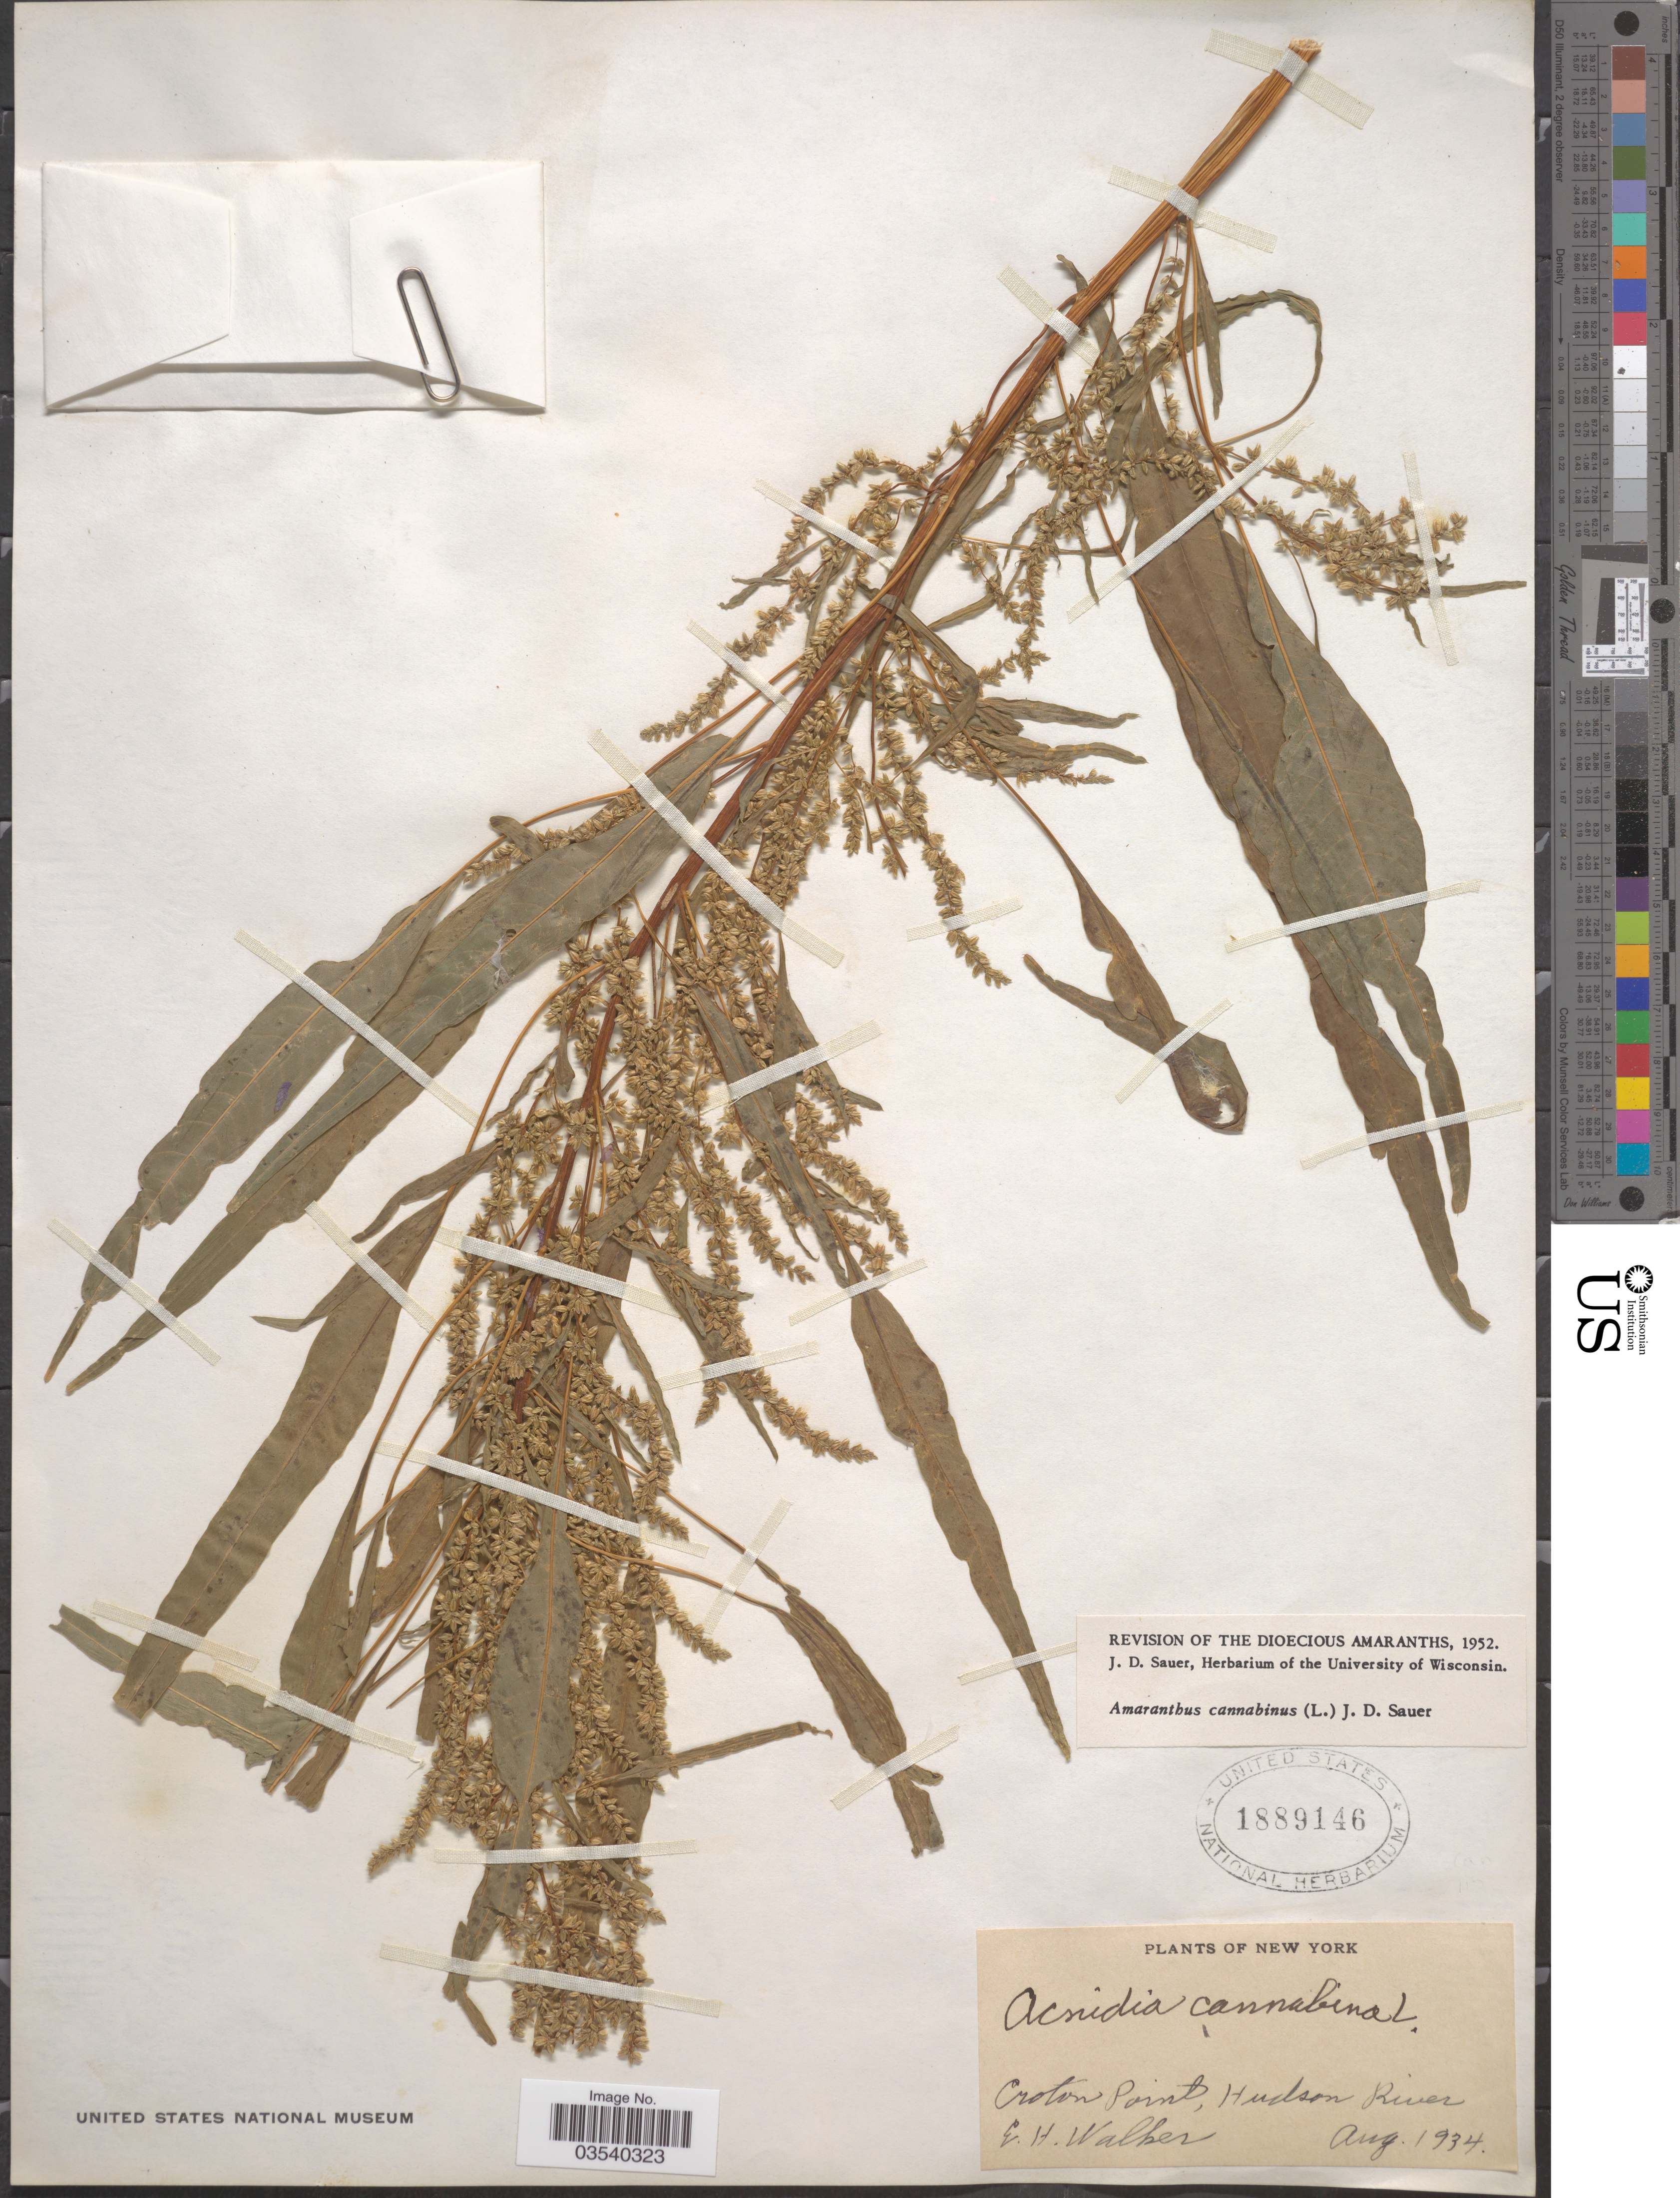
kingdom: Plantae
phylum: Tracheophyta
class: Magnoliopsida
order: Caryophyllales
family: Amaranthaceae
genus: Amaranthus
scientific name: Amaranthus cannabinus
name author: (L.) E.G. F. Sauer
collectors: E. H. Walker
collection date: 1934-08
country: United States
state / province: New York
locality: Croton Point, Hudson River.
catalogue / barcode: US 1889146